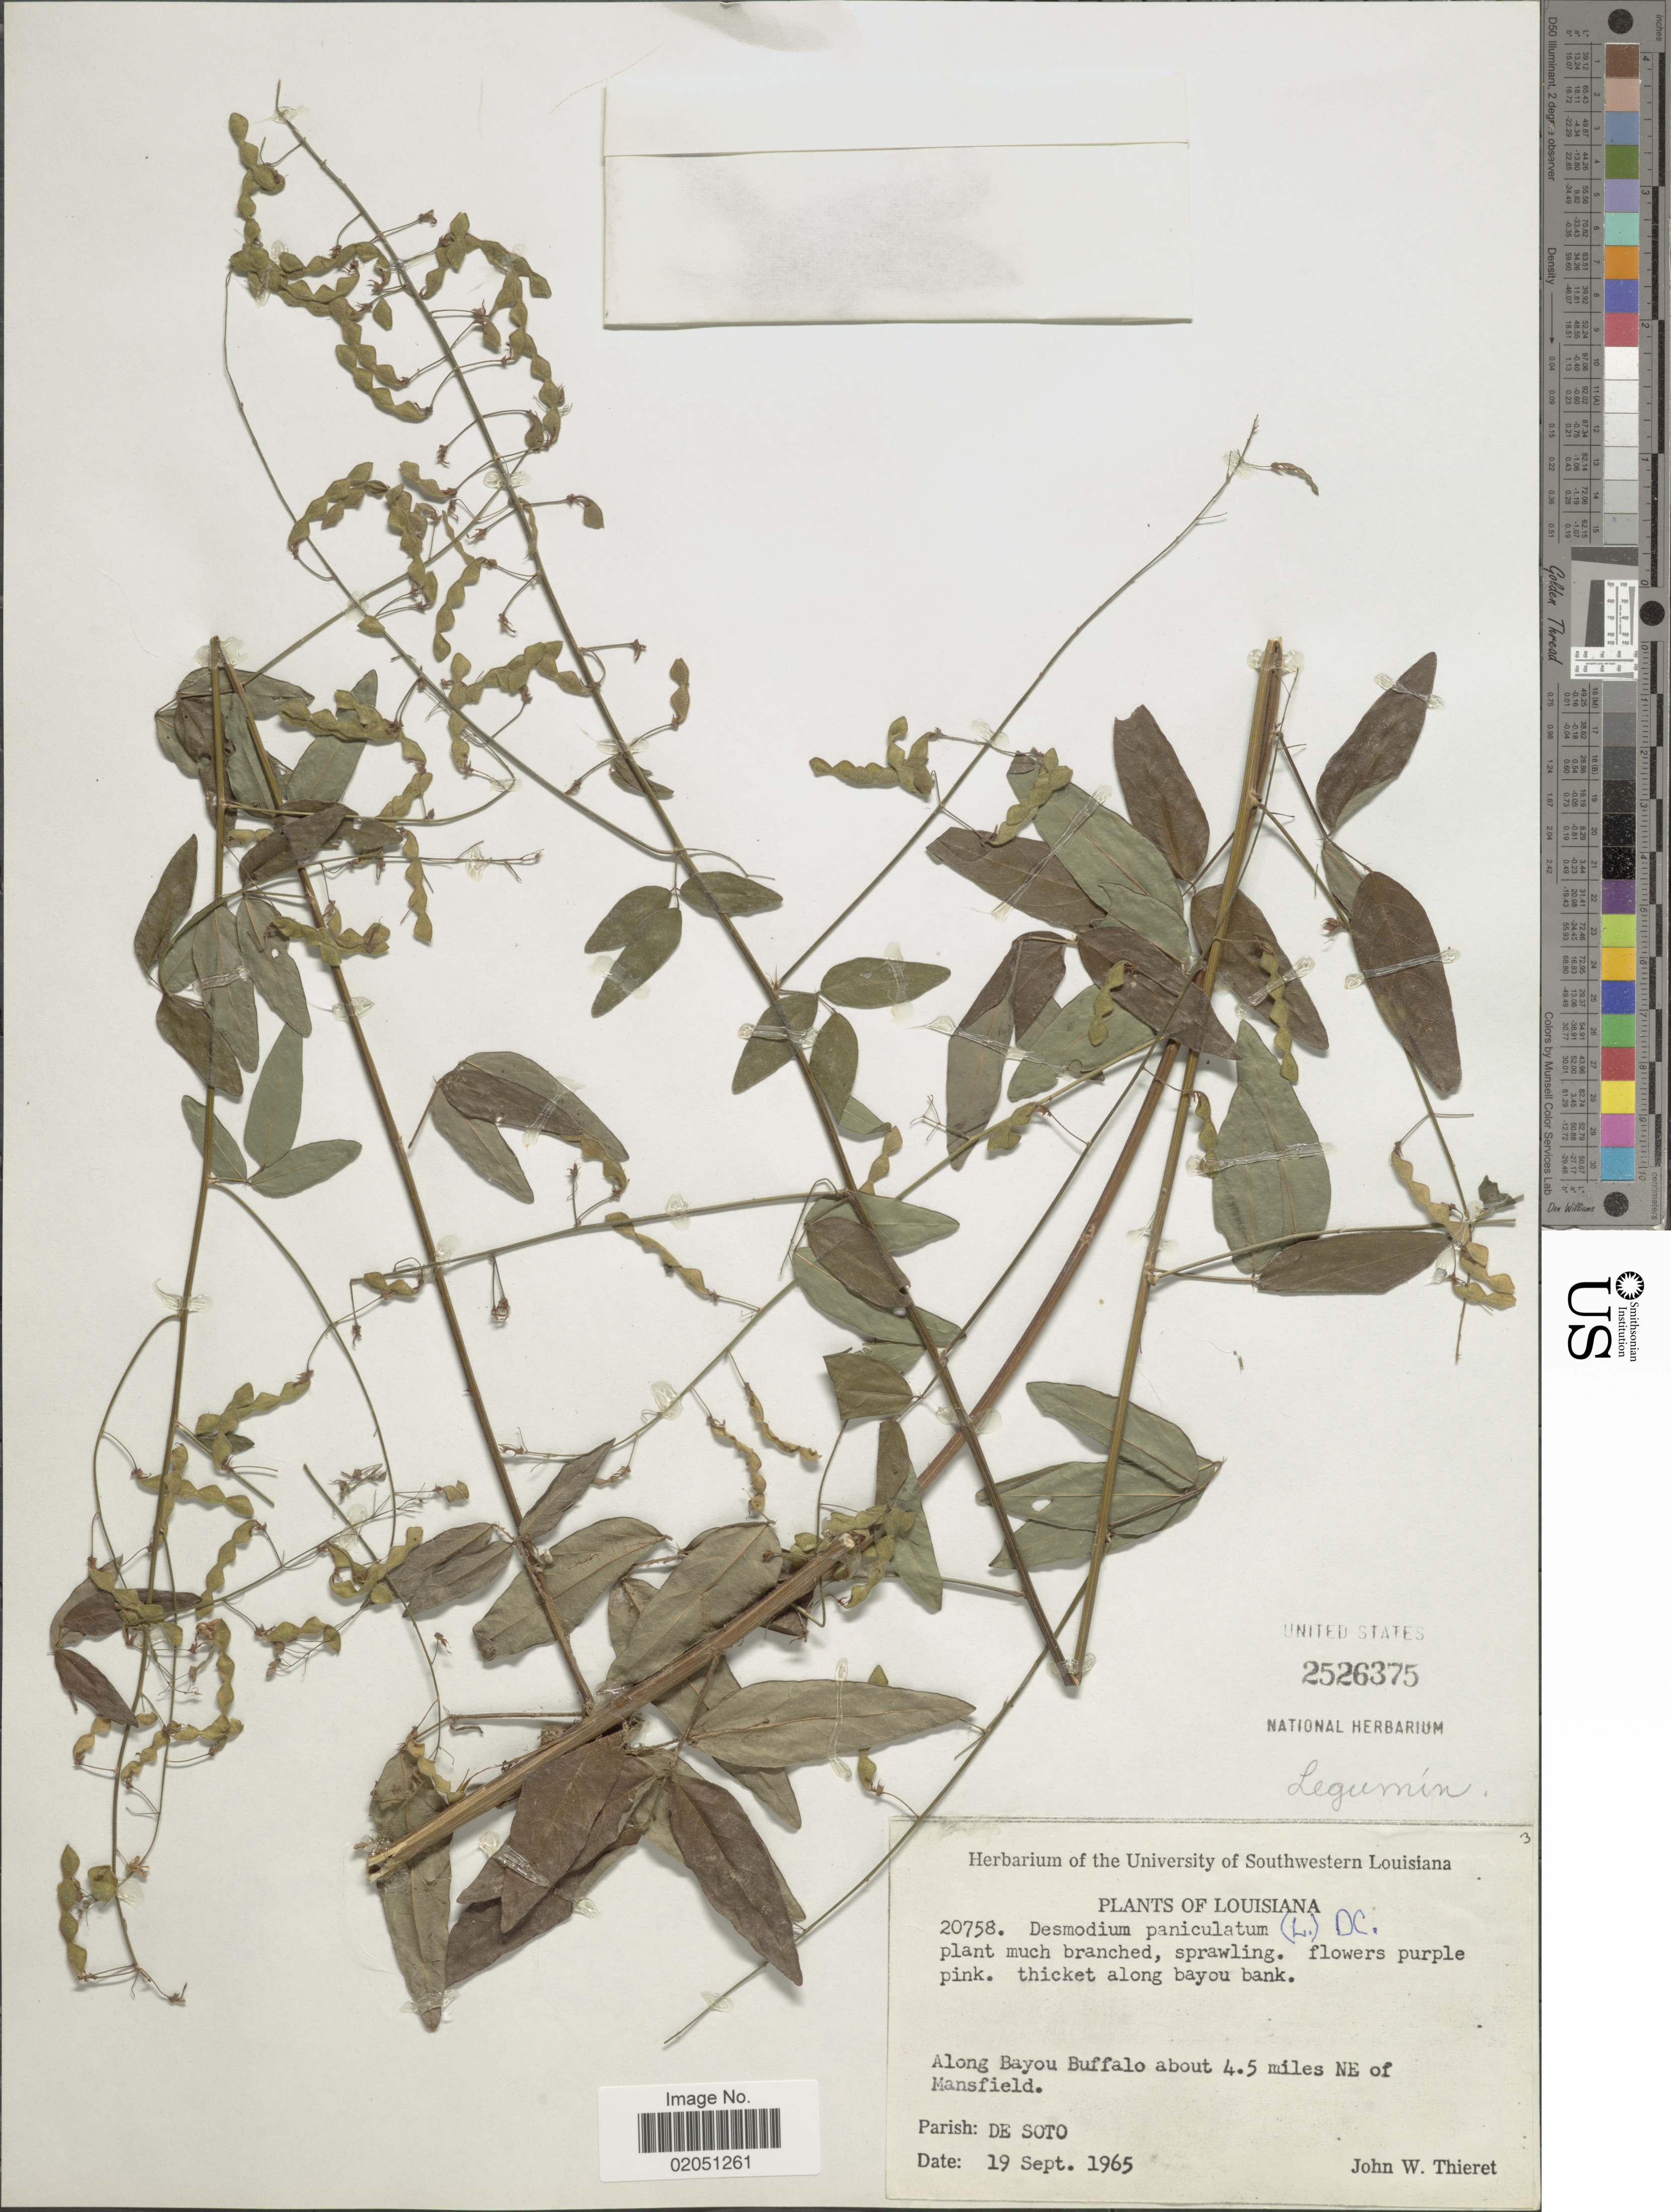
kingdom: Plantae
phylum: Tracheophyta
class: Magnoliopsida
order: Fabales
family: Fabaceae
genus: Desmodium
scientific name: Desmodium paniculatum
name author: (L.) DC.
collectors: J. W. Thieret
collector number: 20758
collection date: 1965-09-19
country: United States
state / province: Louisiana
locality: Thicket along bayou bank, Along Bayou Buffalo about 4.5 miles NE of Mansfield, Parish: De Soto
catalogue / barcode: US 2526375